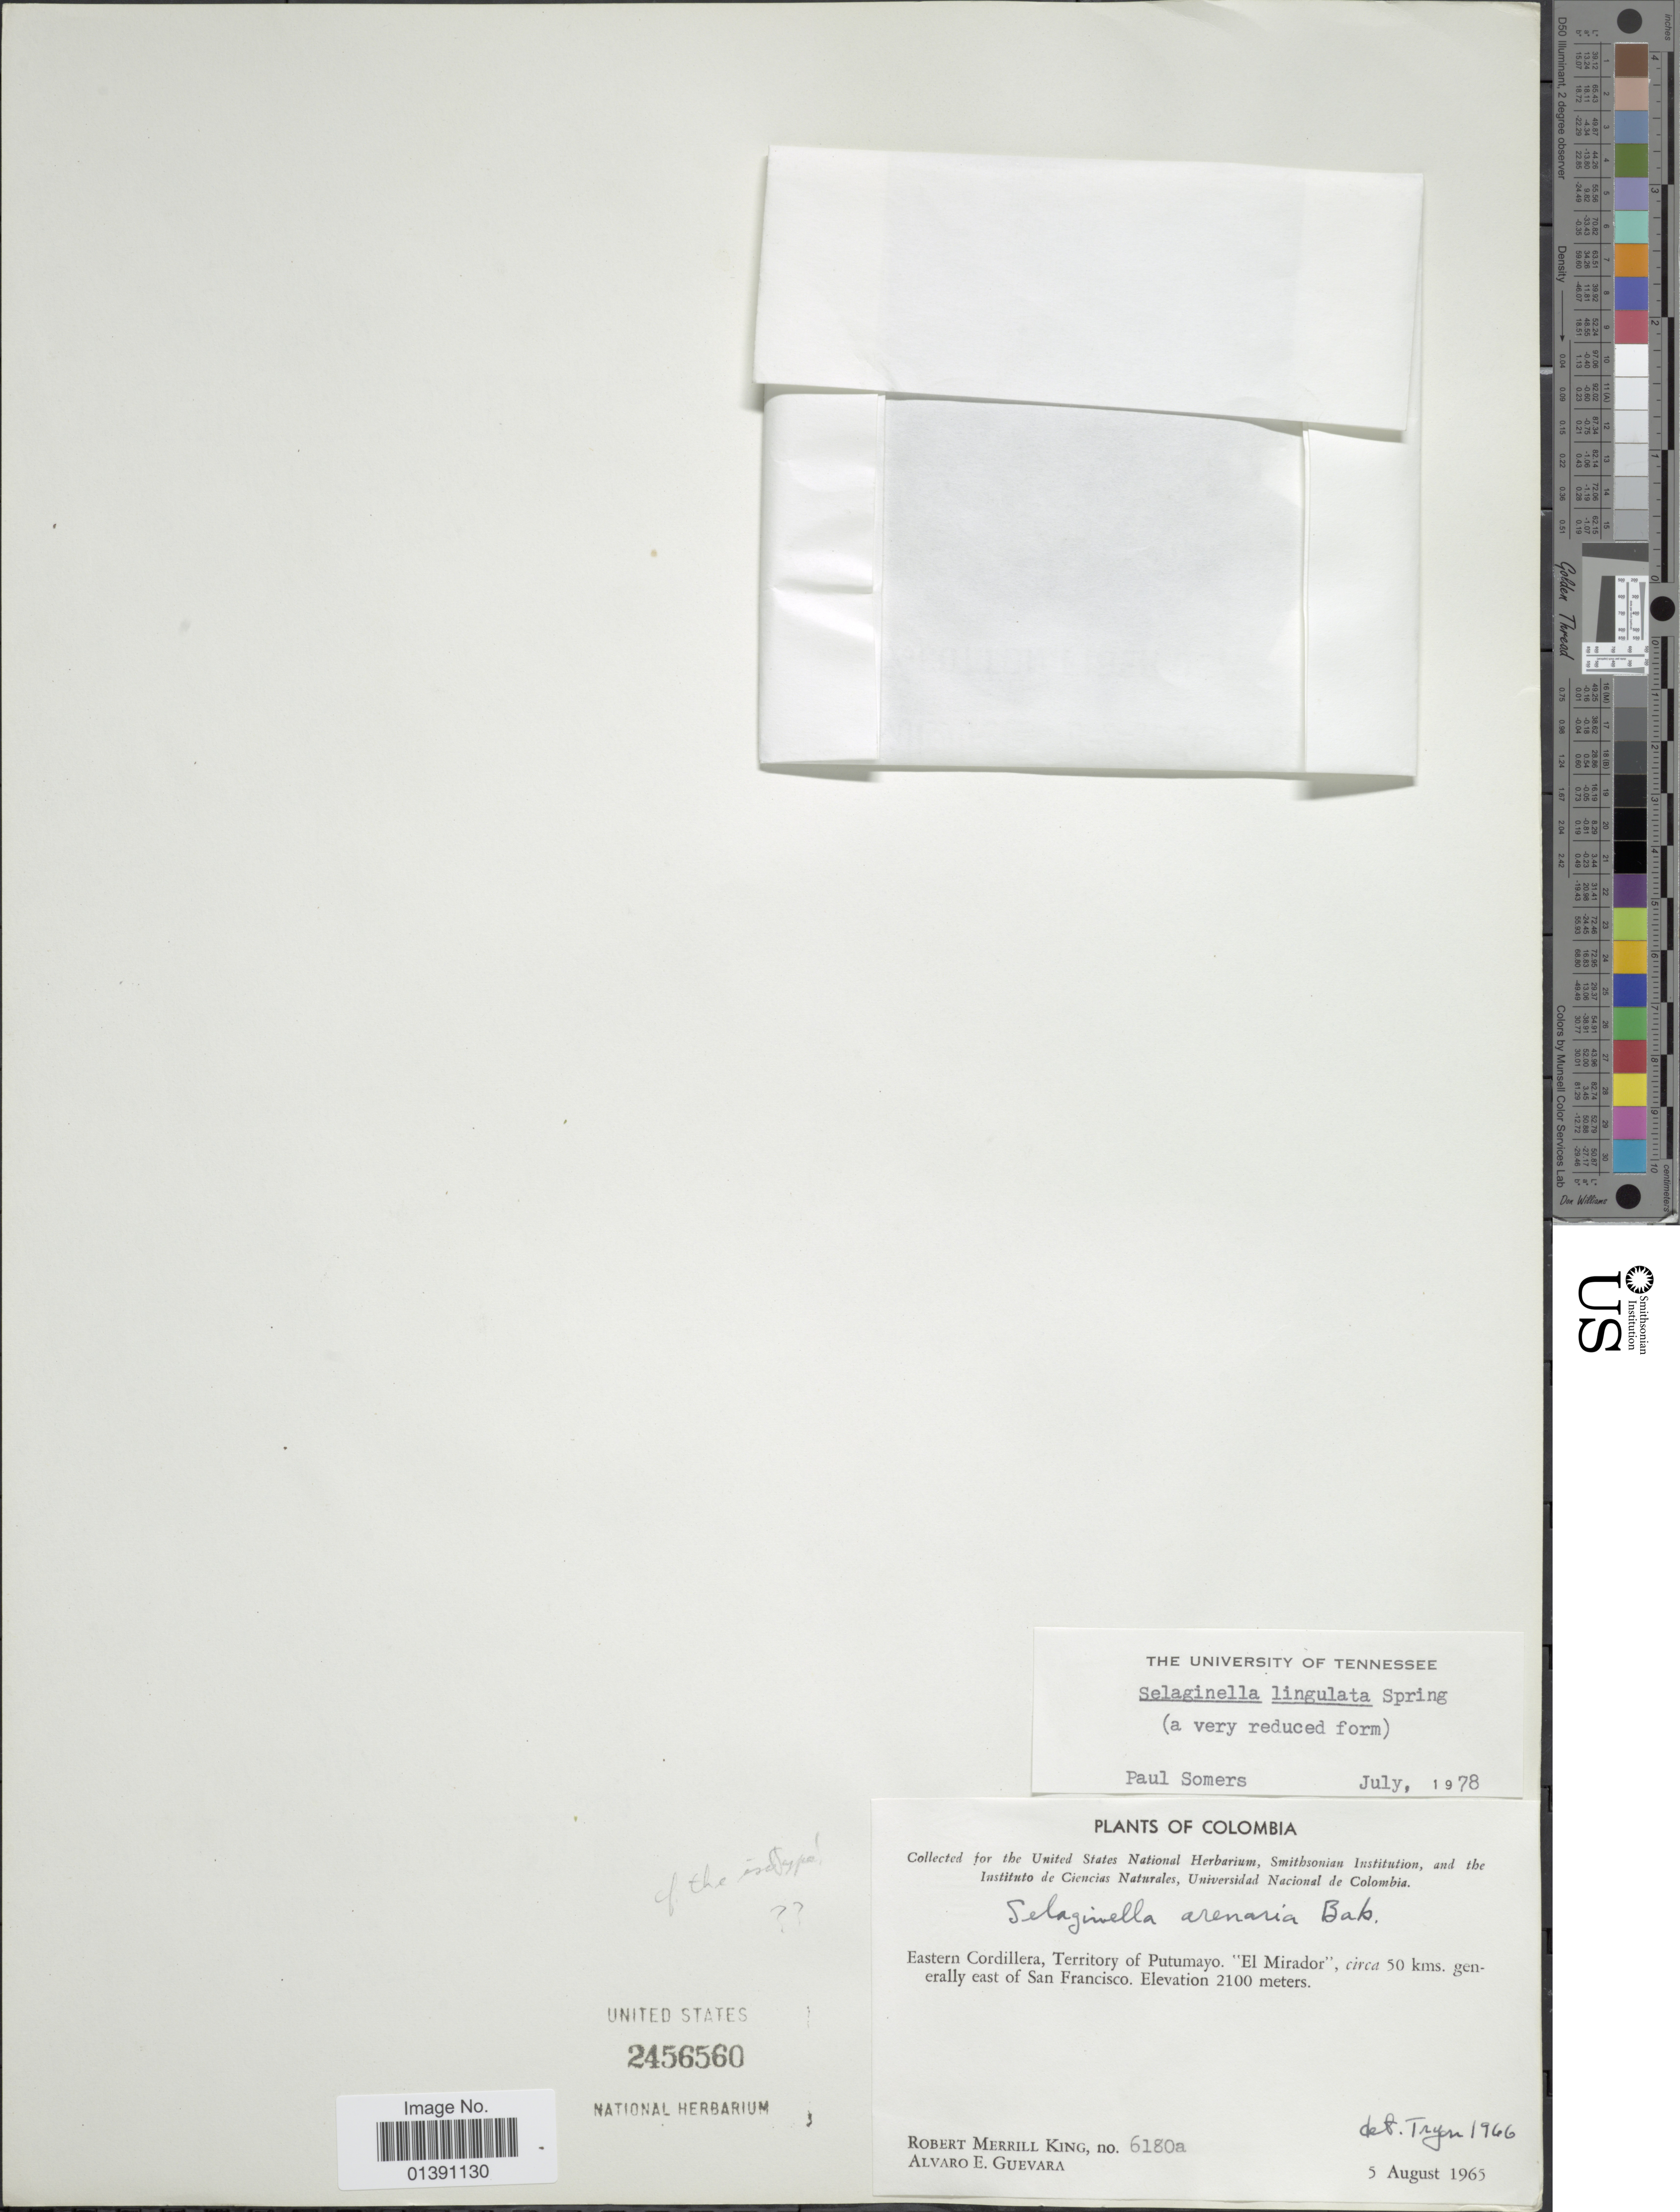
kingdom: Plantae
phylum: Tracheophyta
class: Lycopodiopsida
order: Selaginellales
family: Selaginellaceae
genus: Selaginella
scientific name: Selaginella lingulata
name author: Spring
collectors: R. M. King & A. E. Guevara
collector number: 6180a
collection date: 1965-08-05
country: Colombia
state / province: Putumayo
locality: Eastern Cordillera, Territory of Putumayo. 'El Mirador', circa 50 kms. generally east of San Francisco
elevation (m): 2100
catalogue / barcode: US 2456560